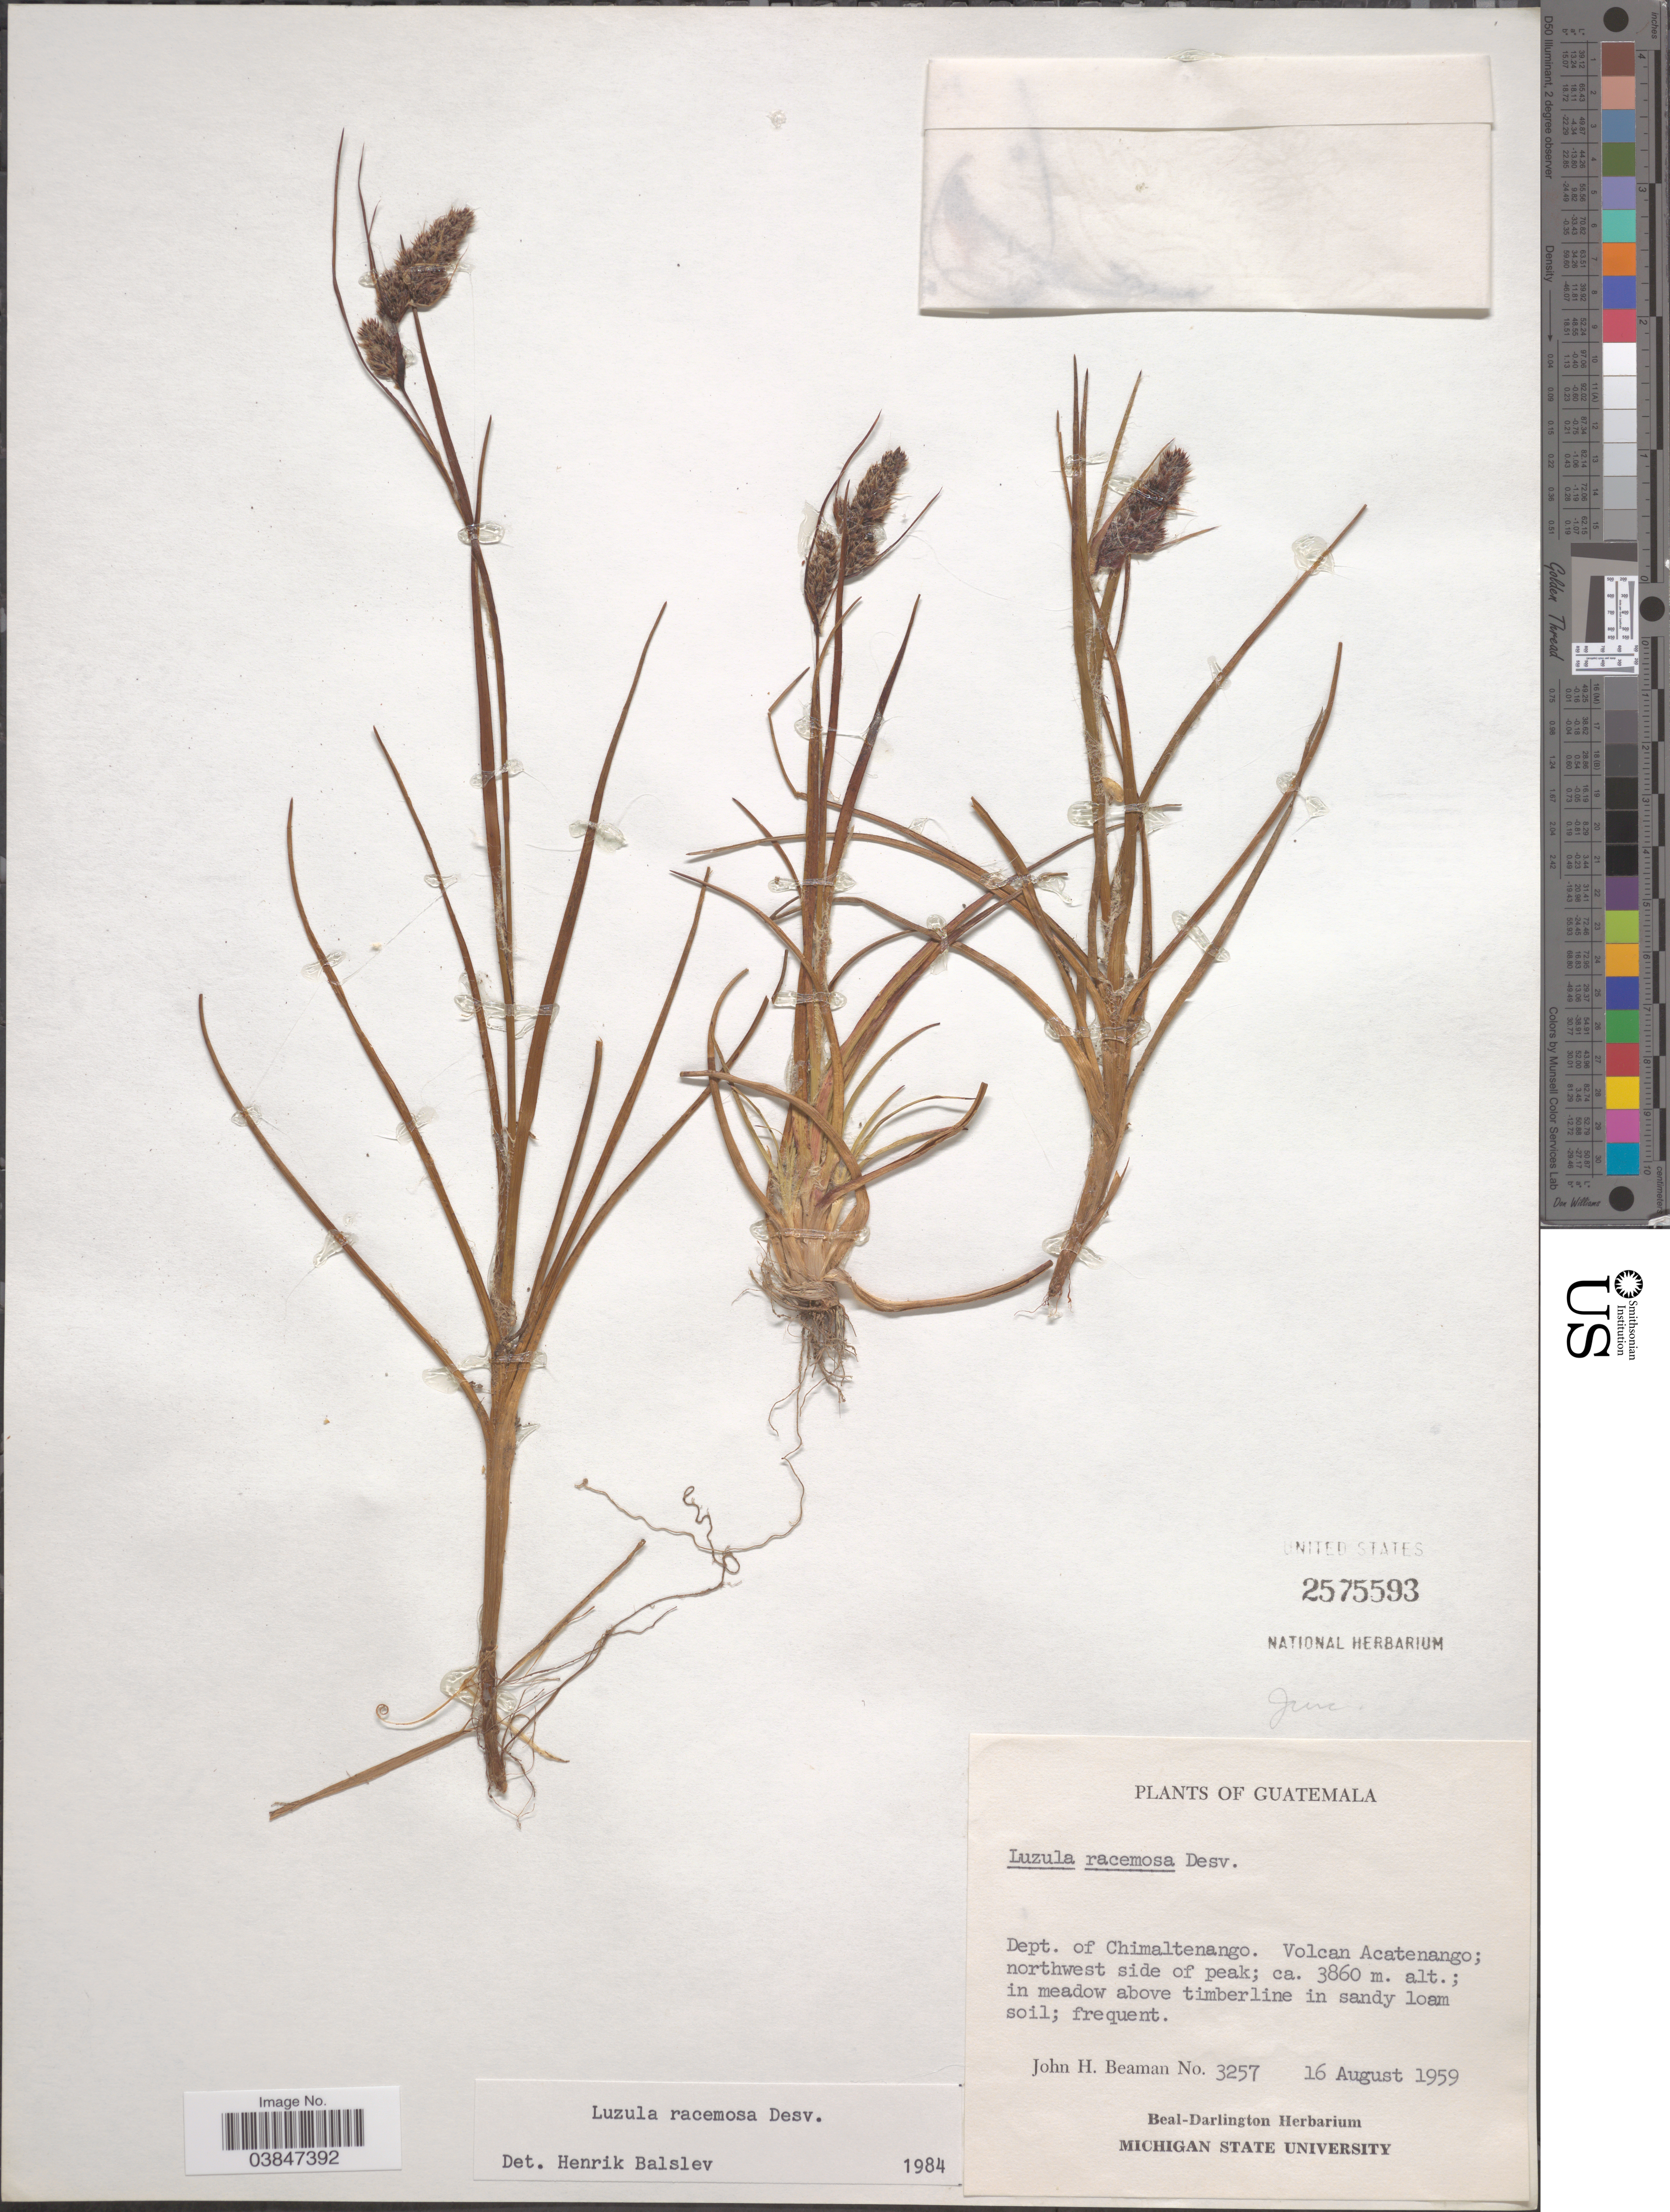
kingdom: Plantae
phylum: Tracheophyta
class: Liliopsida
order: Poales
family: Juncaceae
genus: Luzula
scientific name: Luzula racemosa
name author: Desv.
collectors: J. H. Beaman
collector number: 3257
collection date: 1959-08-16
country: Guatemala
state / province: Chimaltenango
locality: Dept. of Chimaltenango. Volcan Acatenango; northwest side of peak.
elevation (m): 3860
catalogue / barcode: US 2575593